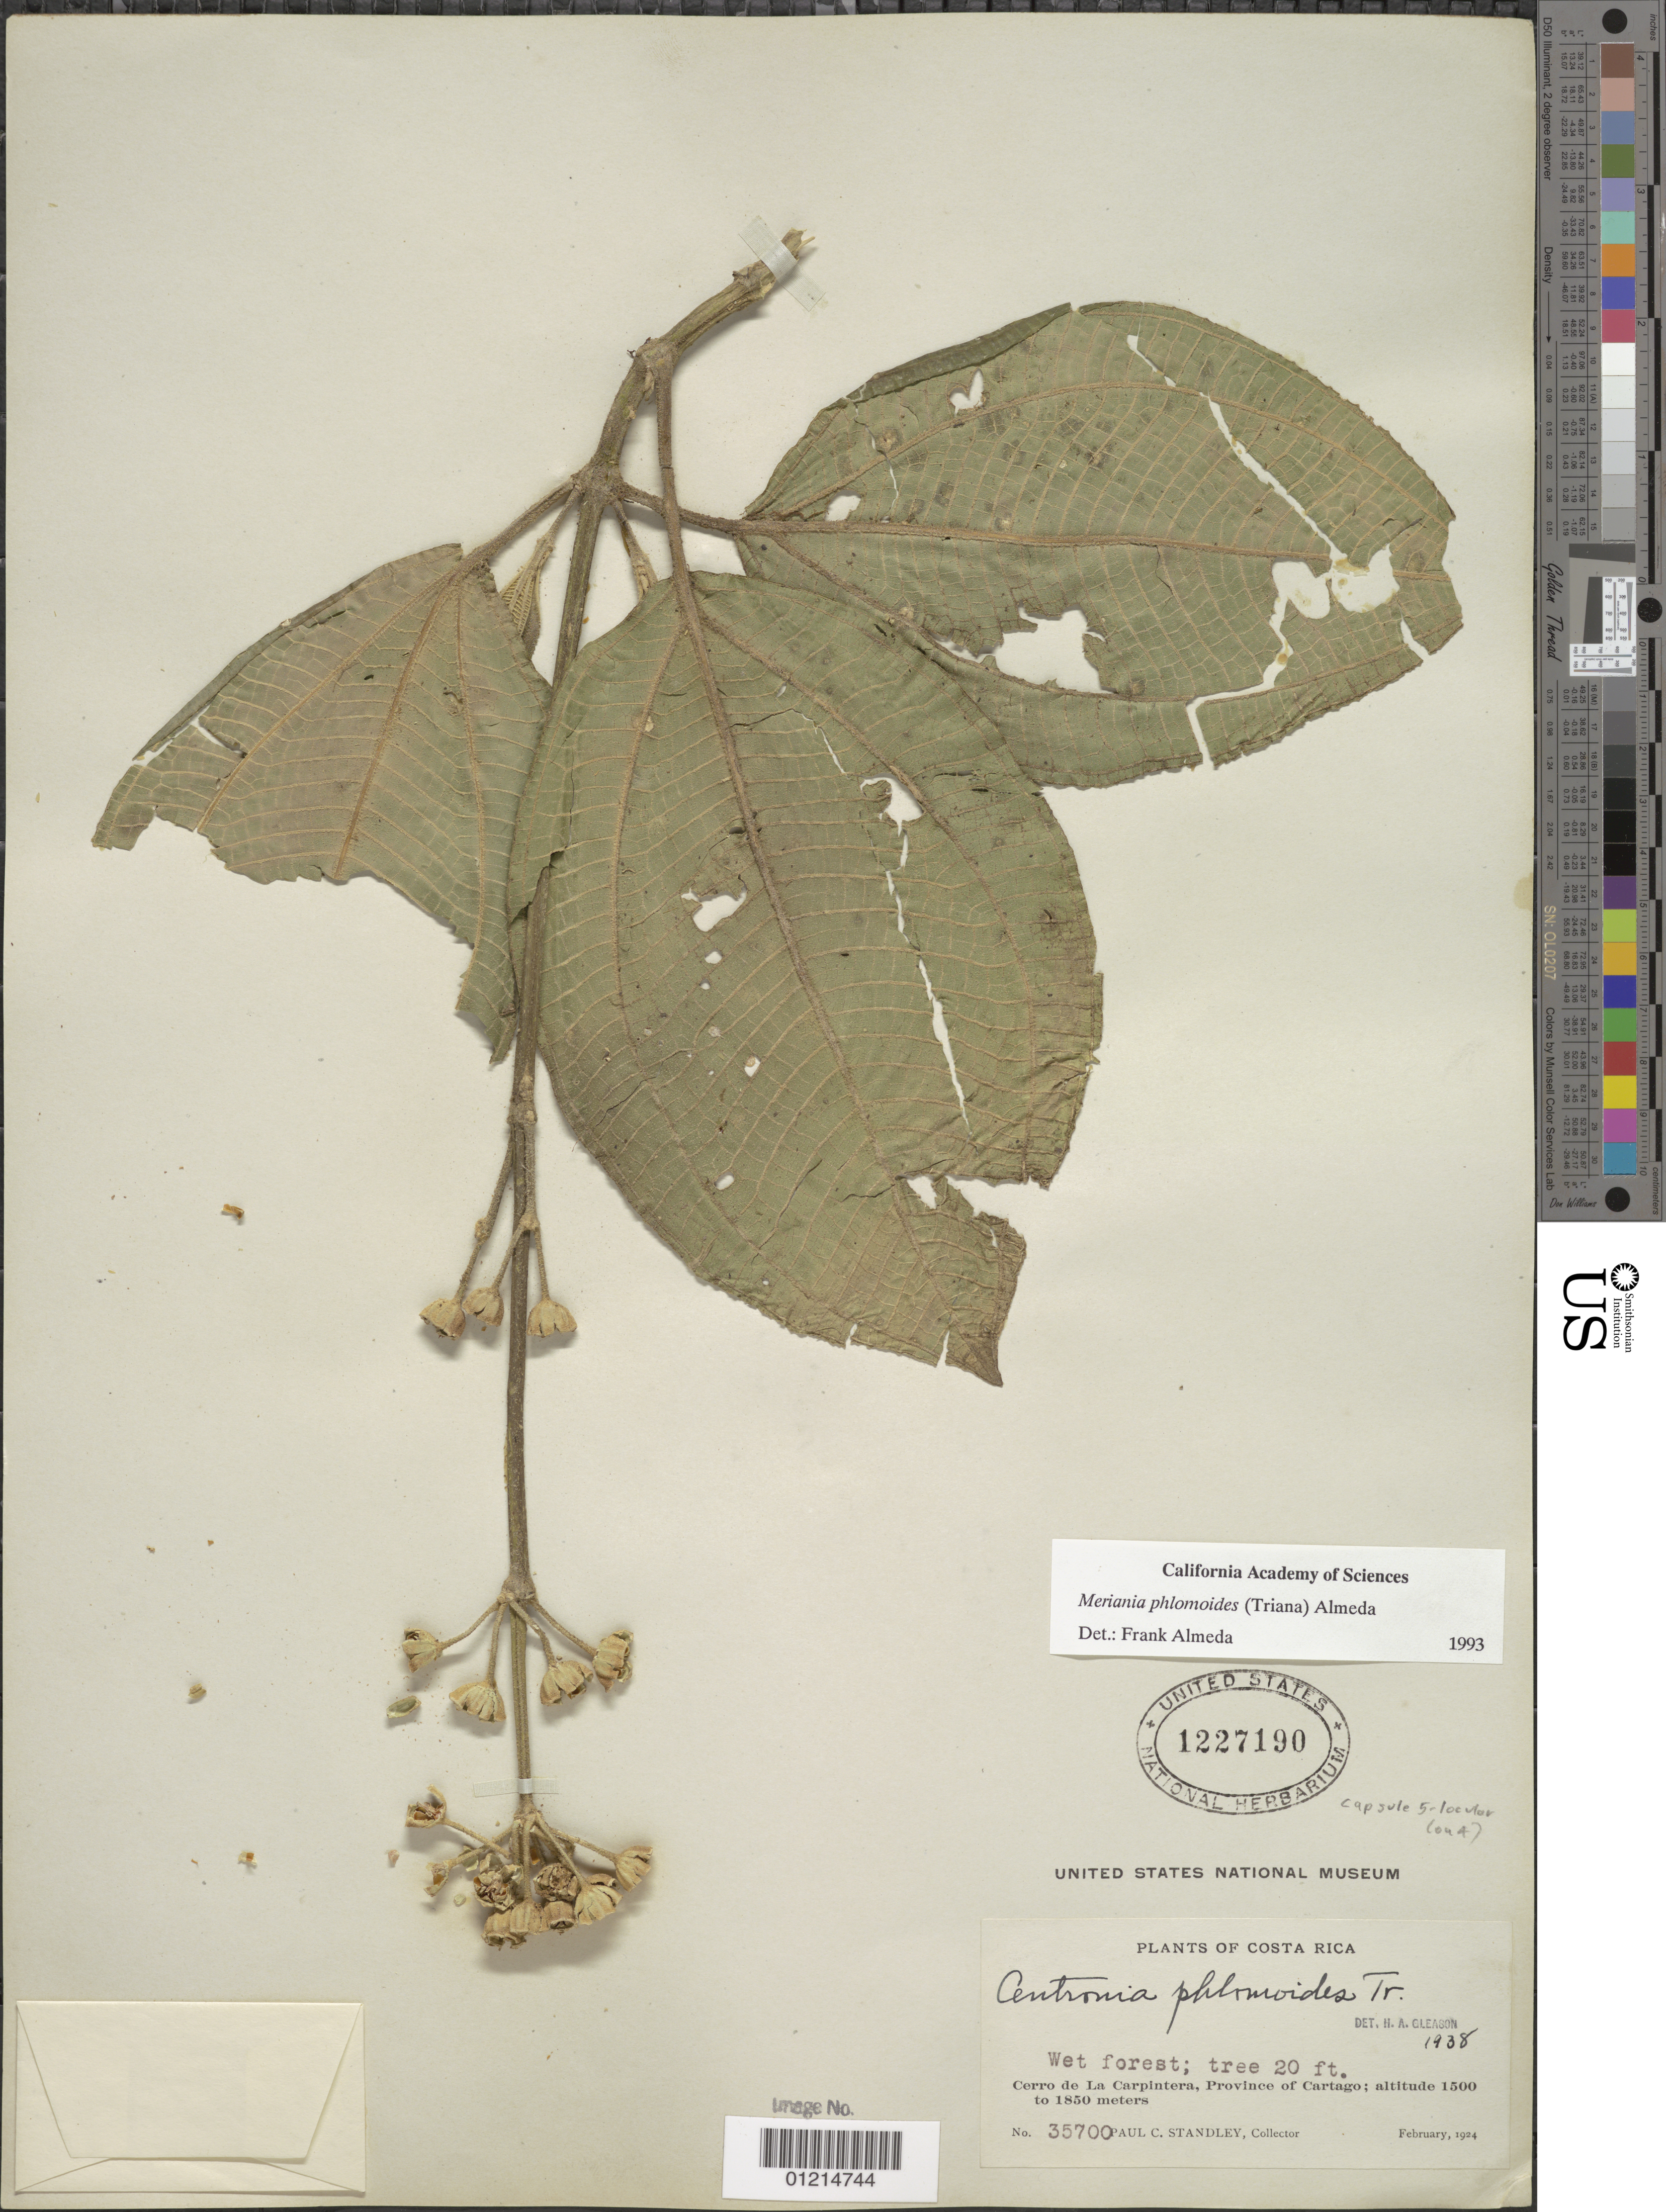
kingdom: Plantae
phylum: Tracheophyta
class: Magnoliopsida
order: Myrtales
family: Melastomataceae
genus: Meriania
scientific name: Meriania phlomoides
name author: (Triana) Almeda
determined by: Almeda, F.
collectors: P. C. Standley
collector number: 35700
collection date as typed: Feb 1924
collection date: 1924-02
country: Costa Rica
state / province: Cartago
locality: Cerro de La Carpintera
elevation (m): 1500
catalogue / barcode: US 1227190